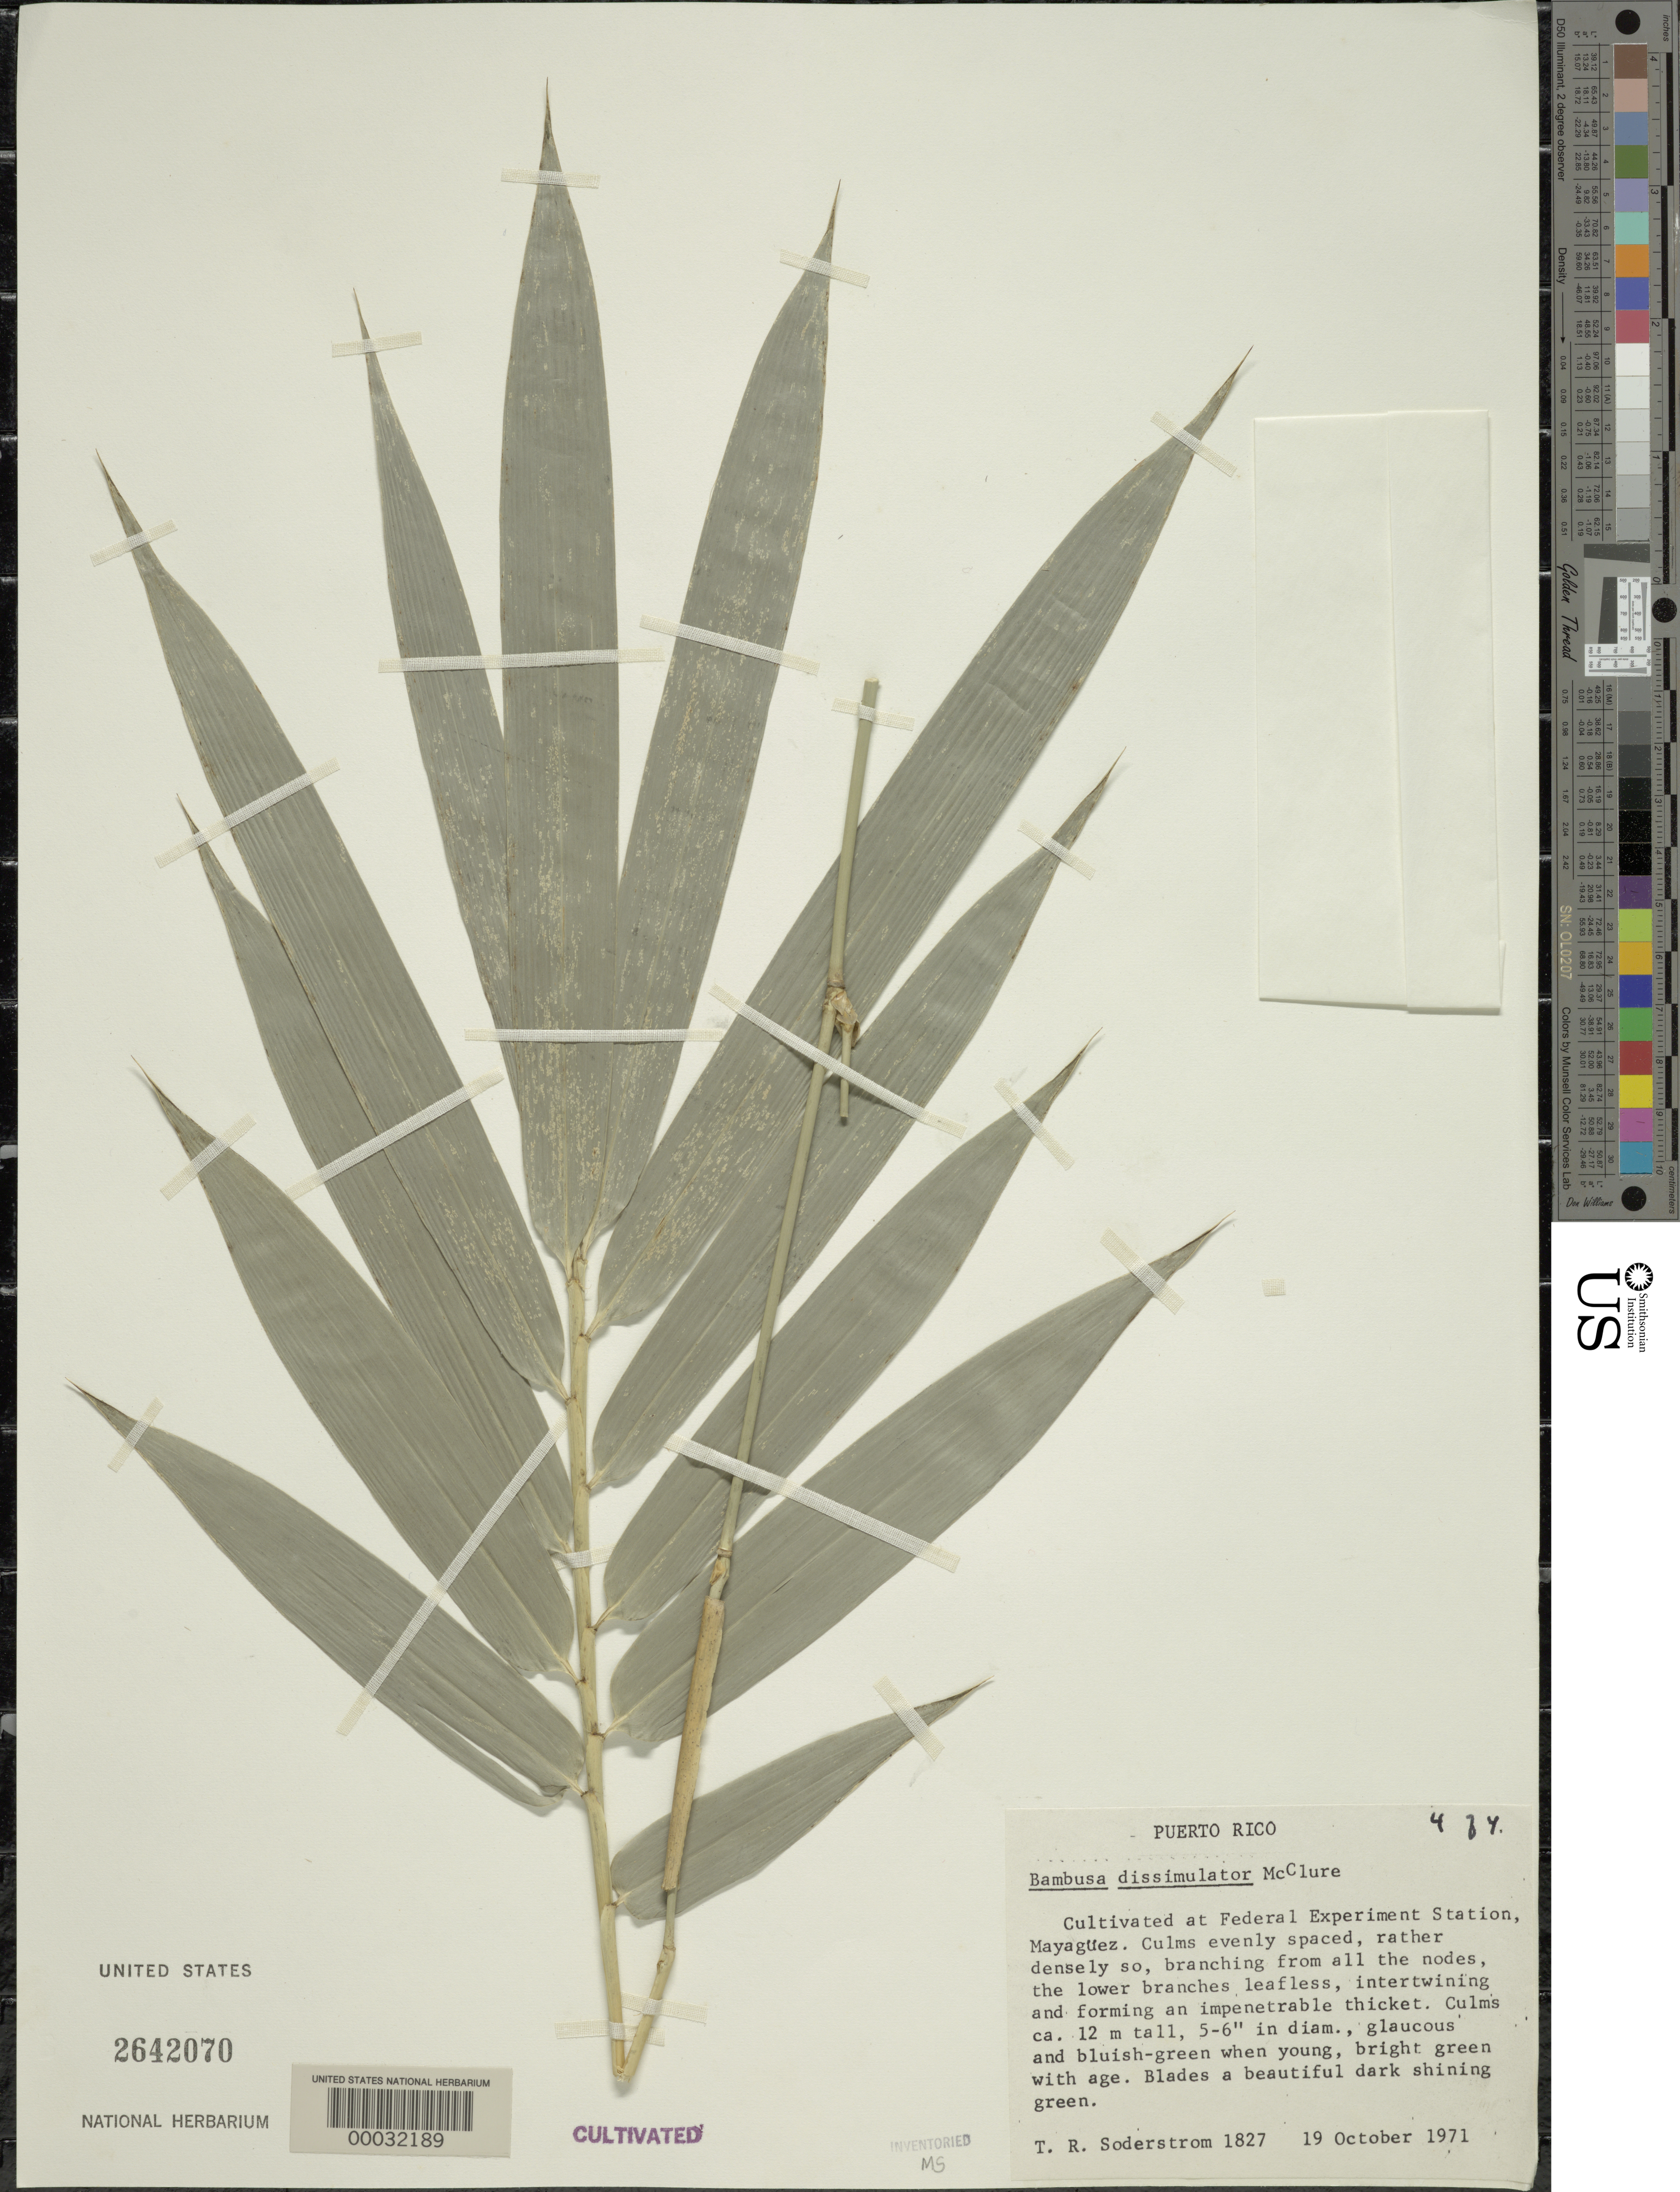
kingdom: Plantae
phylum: Tracheophyta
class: Liliopsida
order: Poales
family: Poaceae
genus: Bambusa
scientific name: Bambusa dissimulator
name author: McClure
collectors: T. R. Soderstrom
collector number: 1827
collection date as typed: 19 Oct 1971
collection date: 1971-10-19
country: Puerto Rico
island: Greater Antilles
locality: Federal experimental station-mayaguez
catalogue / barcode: US 2642070